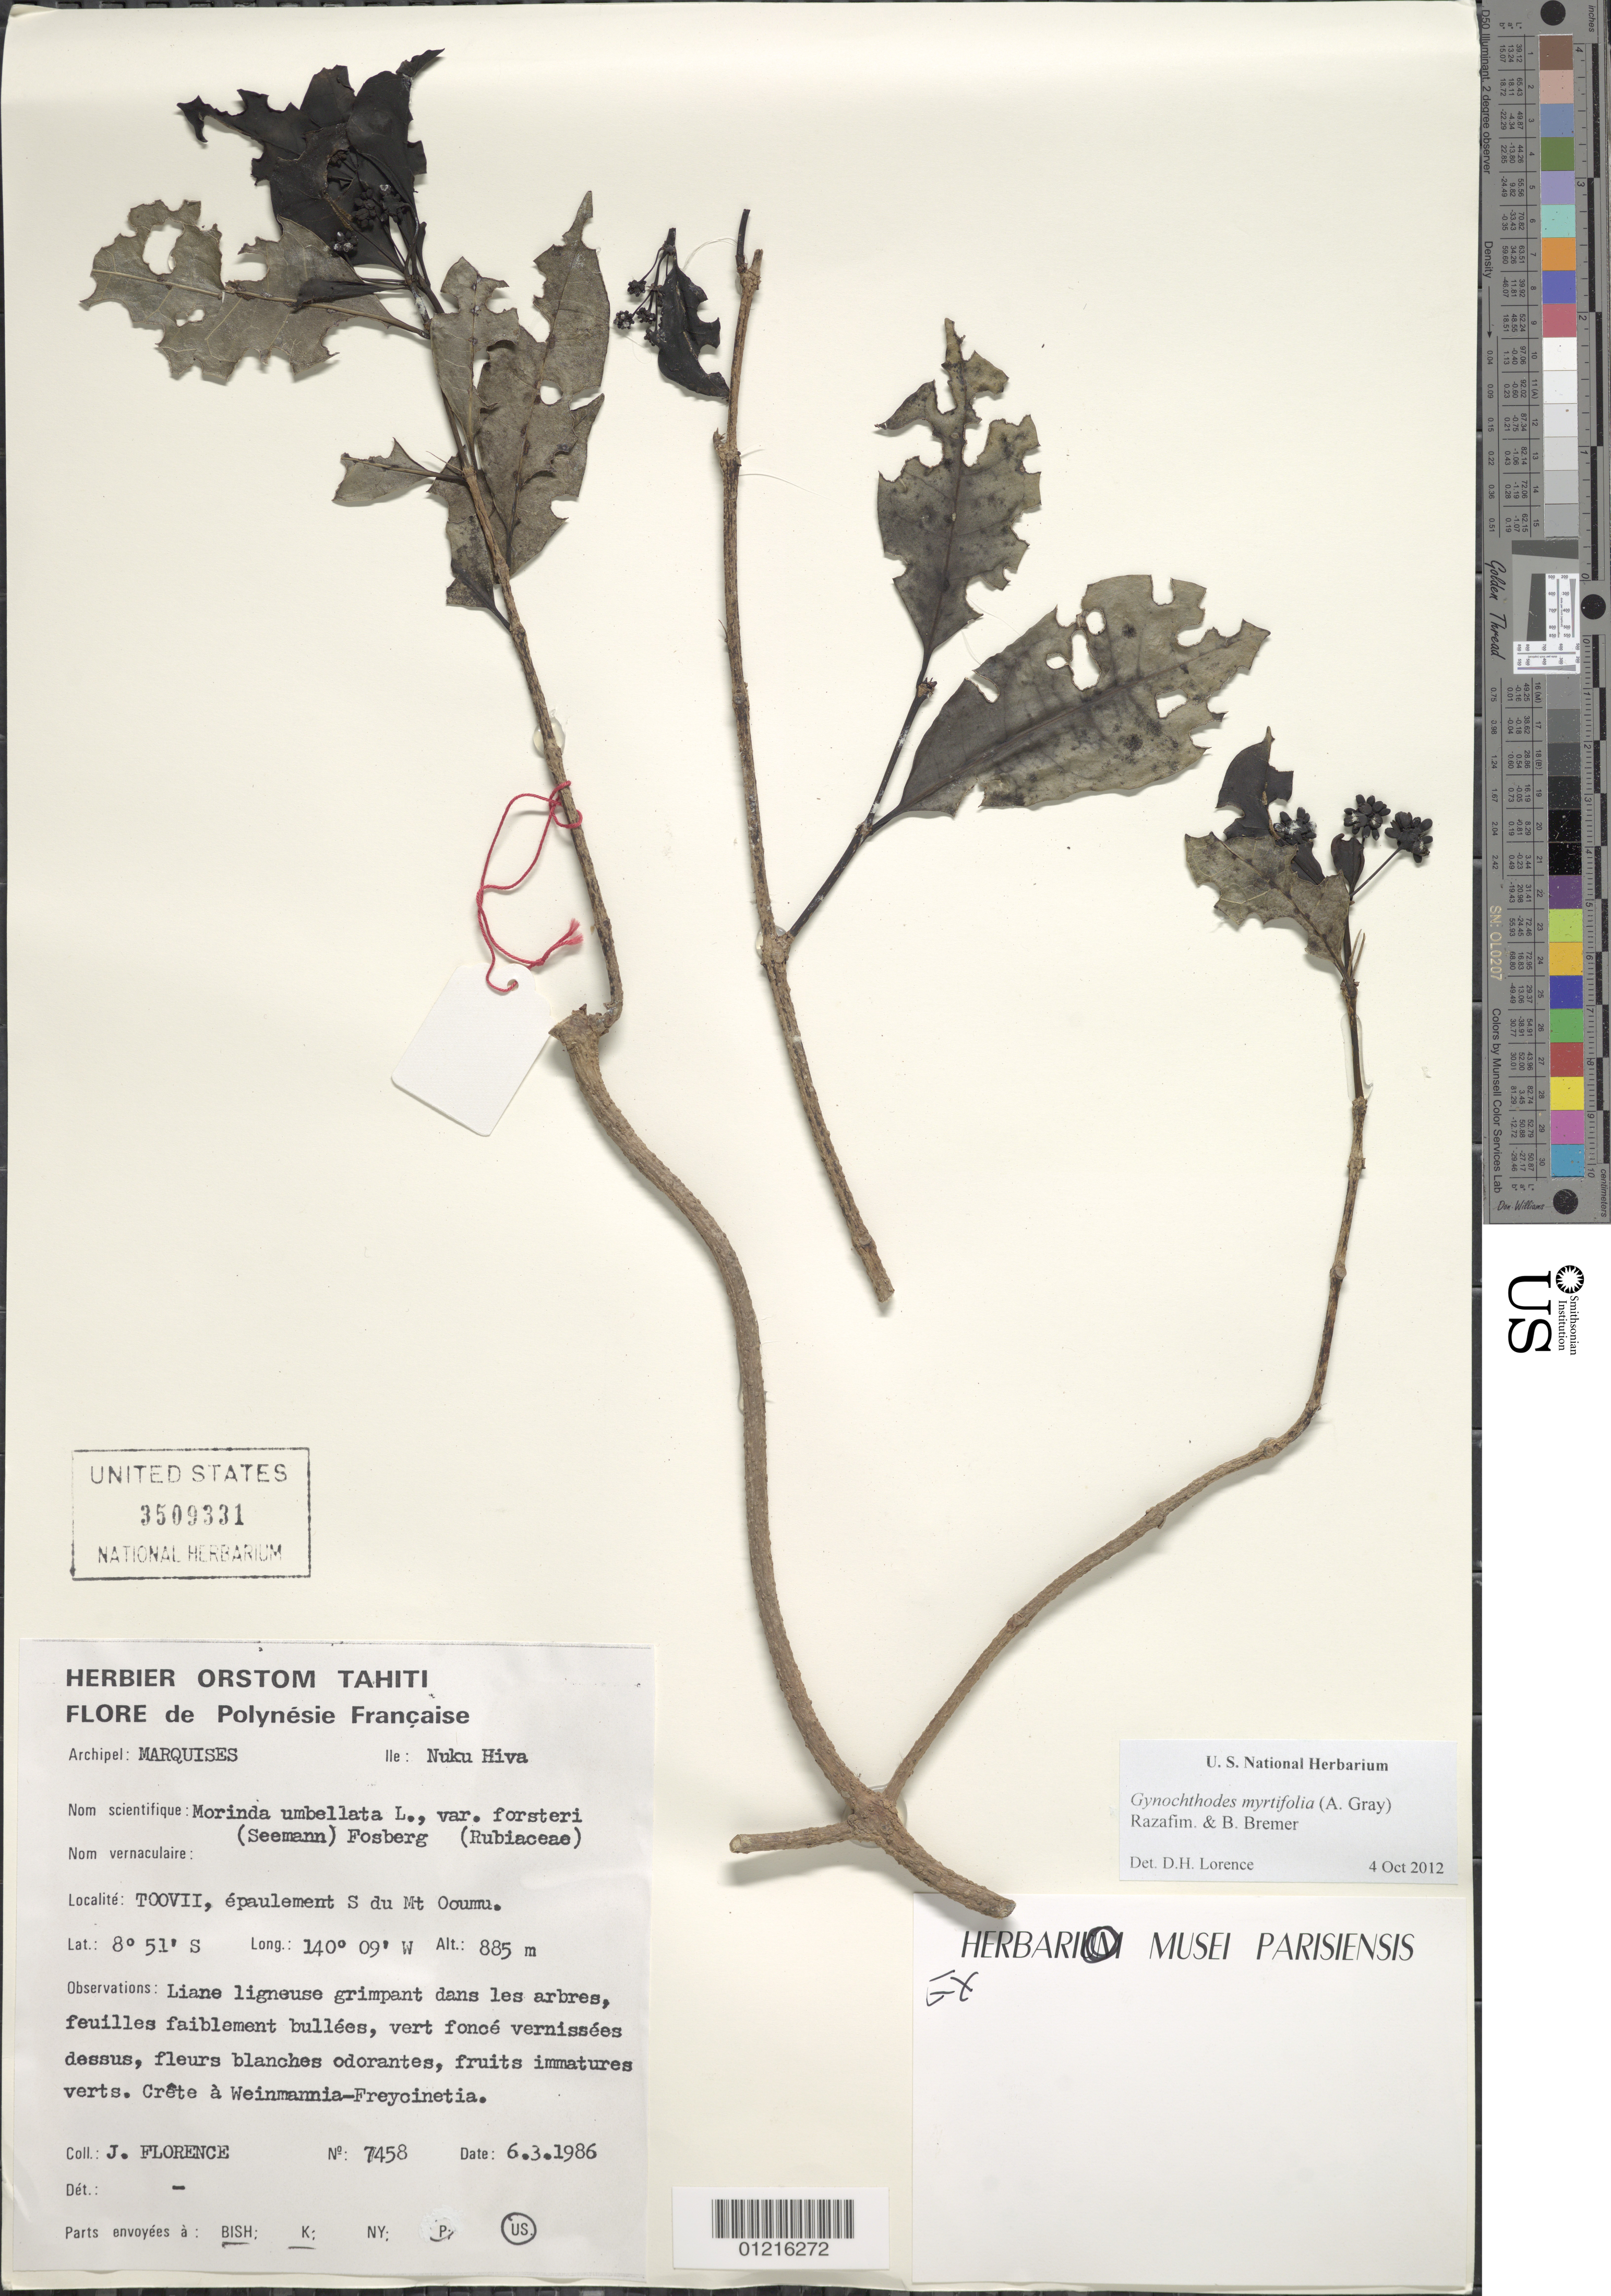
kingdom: Plantae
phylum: Tracheophyta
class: Magnoliopsida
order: Gentianales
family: Rubiaceae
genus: Gynochthodes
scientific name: Gynochthodes myrtifolia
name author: (A. Gray) Razafim. & B. Bremer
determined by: Lorence, David H., (PTBG), National Tropical Botanical Garden (UNITED STATES)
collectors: J. Florence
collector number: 7458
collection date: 1986-03-06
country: French Polynesia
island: Nuku Hiva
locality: Toovii, épaulement S du Mt. Ooumu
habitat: Crête à Weinmannia-Freycinetia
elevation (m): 885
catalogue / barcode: US 3509331